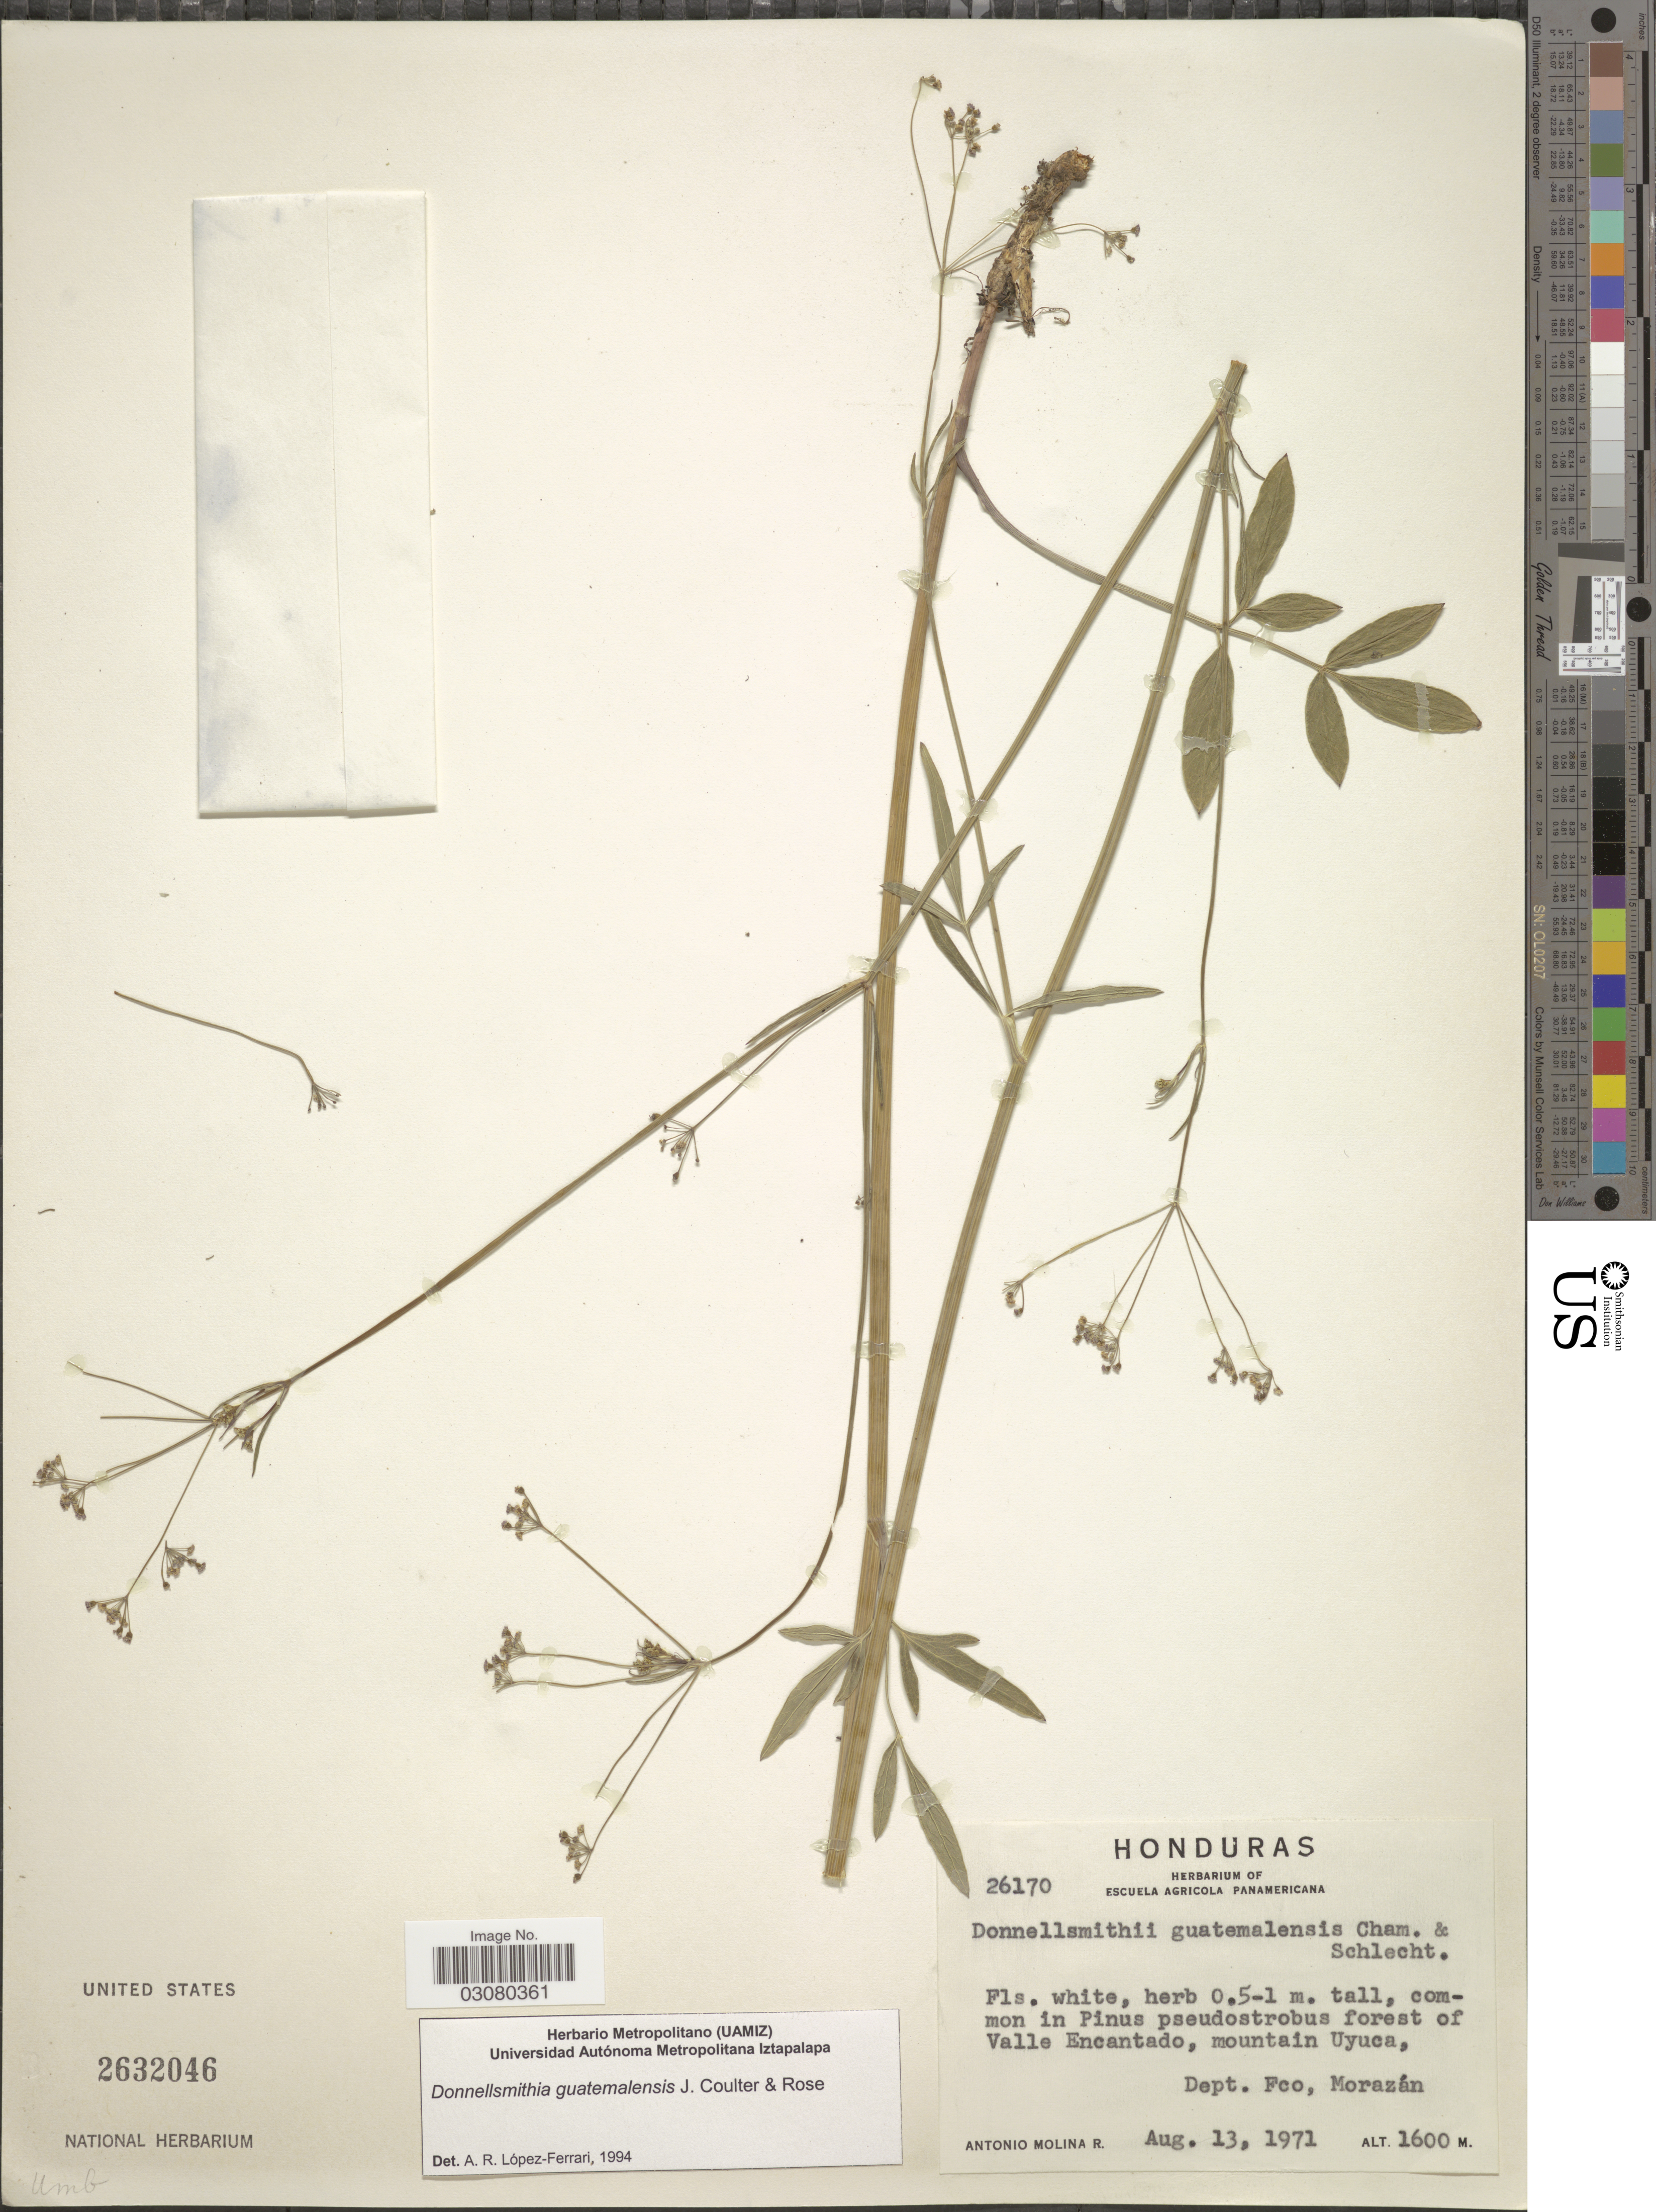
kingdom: Plantae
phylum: Tracheophyta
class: Magnoliopsida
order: Apiales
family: Apiaceae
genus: Donnellsmithia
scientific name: Donnellsmithia guatemalensis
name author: J.M. Coult. & Rose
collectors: A. Molina R.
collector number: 26170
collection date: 1971-08-13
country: Honduras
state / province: Fco. Morazán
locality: Forest of Valle Encantado, mountain Uyuca, Dept. Fco. Morazán.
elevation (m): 1600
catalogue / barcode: US 2632046